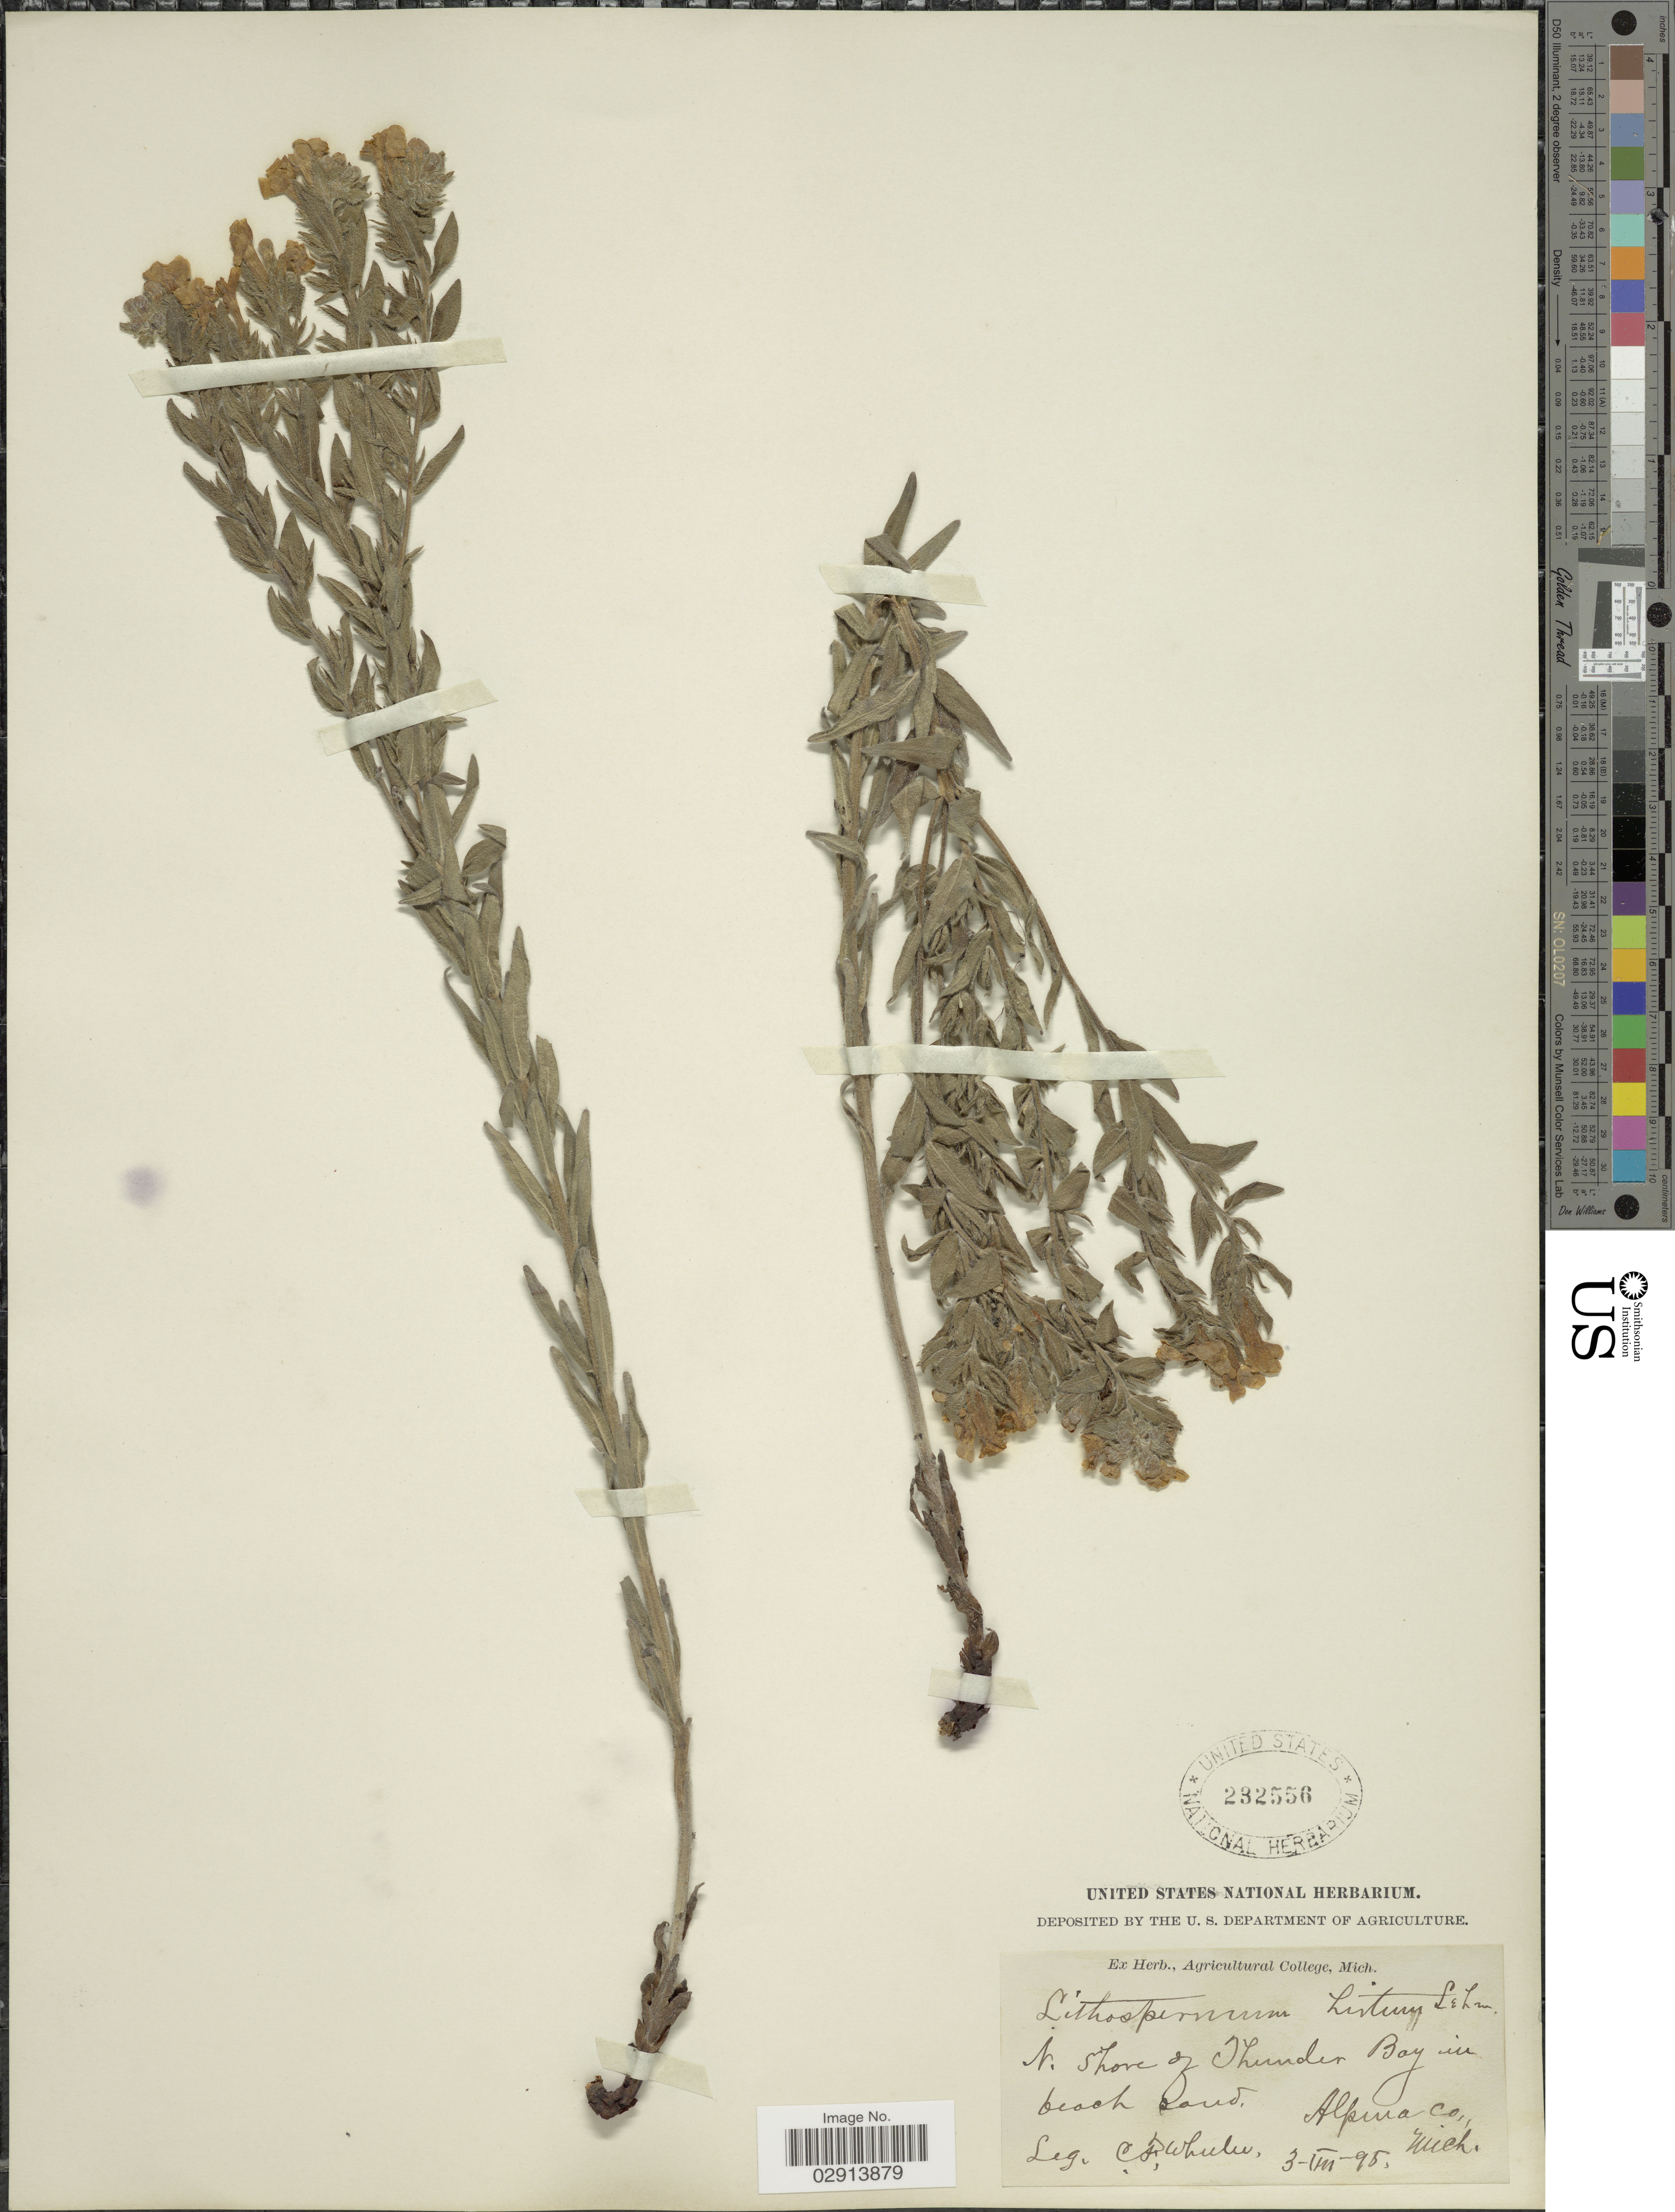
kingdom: Plantae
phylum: Tracheophyta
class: Magnoliopsida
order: Boraginales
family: Boraginaceae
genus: Lithospermum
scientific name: Lithospermum caroliniense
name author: (J.F. Gmel.) MacMill.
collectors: C. Wheeler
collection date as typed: Transcribed d/m/y: 3/3/95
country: United States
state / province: Michigan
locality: N. shore of Thunder Bay in beach sand. Alpina Co.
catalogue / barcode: US 232556